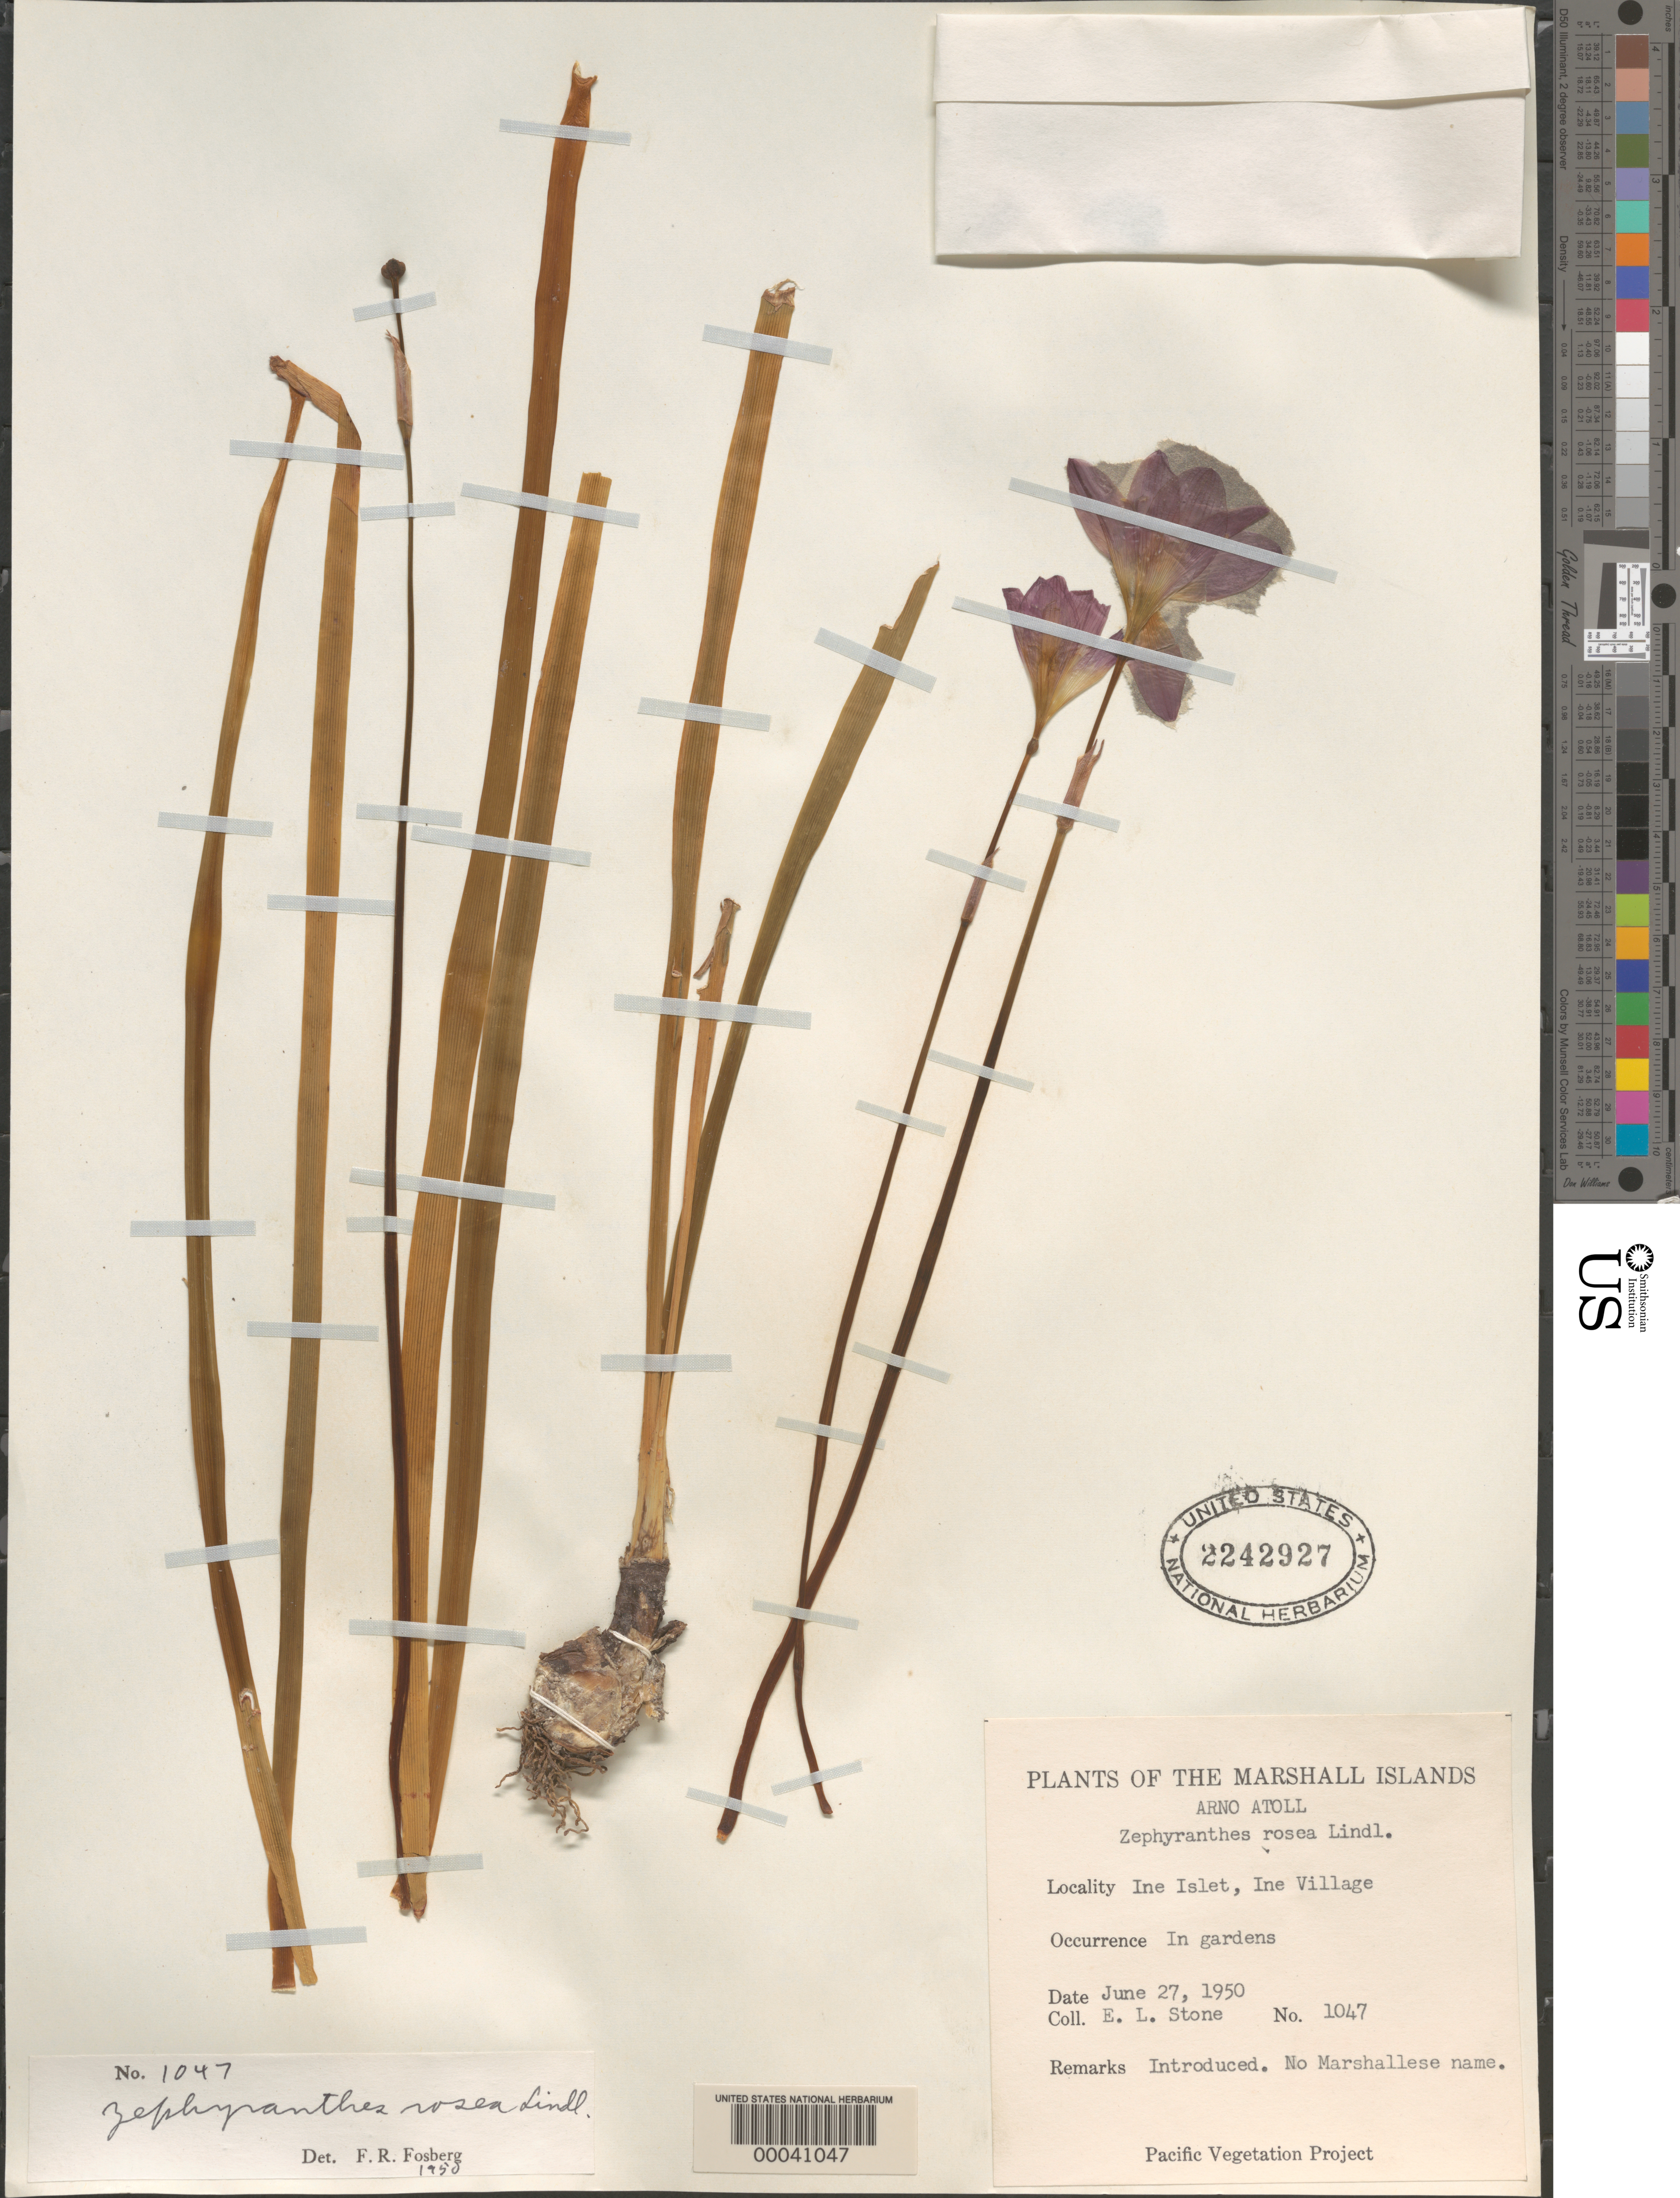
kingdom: Plantae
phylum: Tracheophyta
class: Liliopsida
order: Asparagales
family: Amaryllidaceae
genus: Zephyranthes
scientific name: Zephyranthes rosea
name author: Lindl.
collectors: E. L. Stone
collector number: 1047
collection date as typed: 27 Jun 1950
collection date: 1950-06-27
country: Marshall Islands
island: Arno Atoll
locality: Ine Islet, Ine village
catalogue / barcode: US 2242927